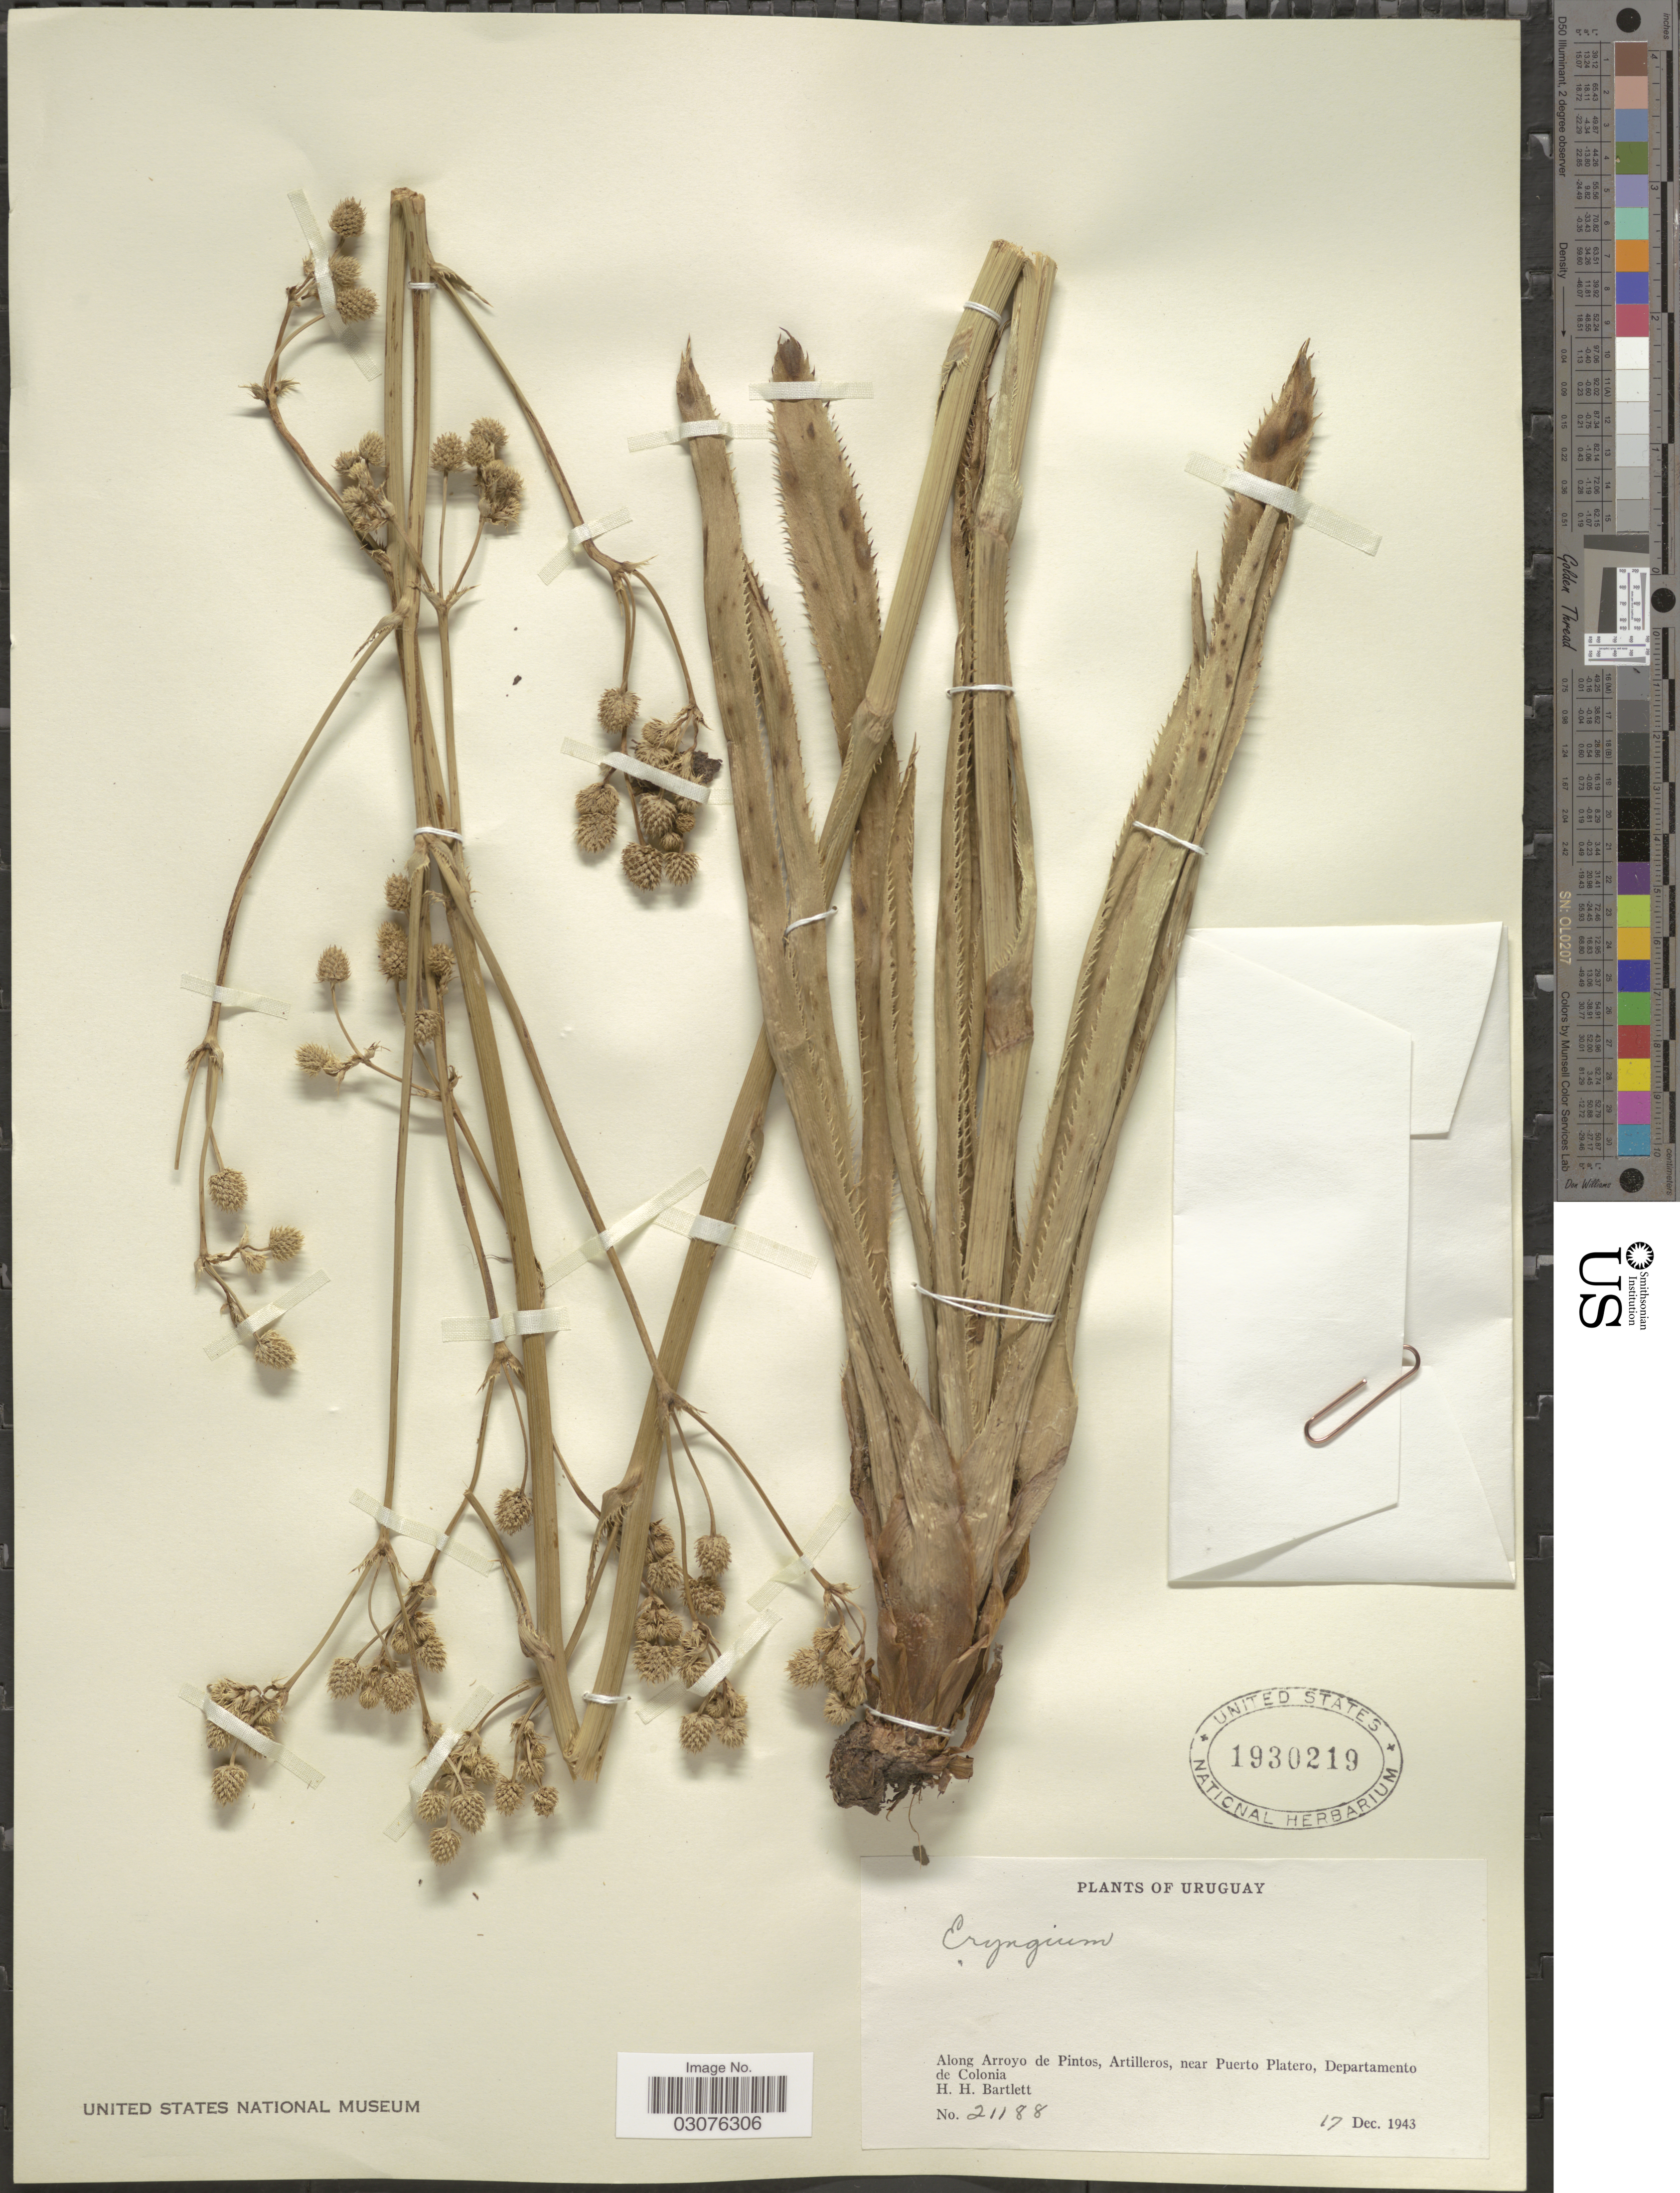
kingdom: Plantae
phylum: Tracheophyta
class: Magnoliopsida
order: Apiales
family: Apiaceae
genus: Eryngium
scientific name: Eryngium elegans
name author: Cham. ex Schltdl.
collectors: H. H. Bartlett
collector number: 21188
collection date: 1943-12-17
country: Uruguay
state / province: Colonia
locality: Along Arroyo de Pintos, Artilleros, near Puerto Platero, Departamento de Colonia.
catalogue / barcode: US 1930219